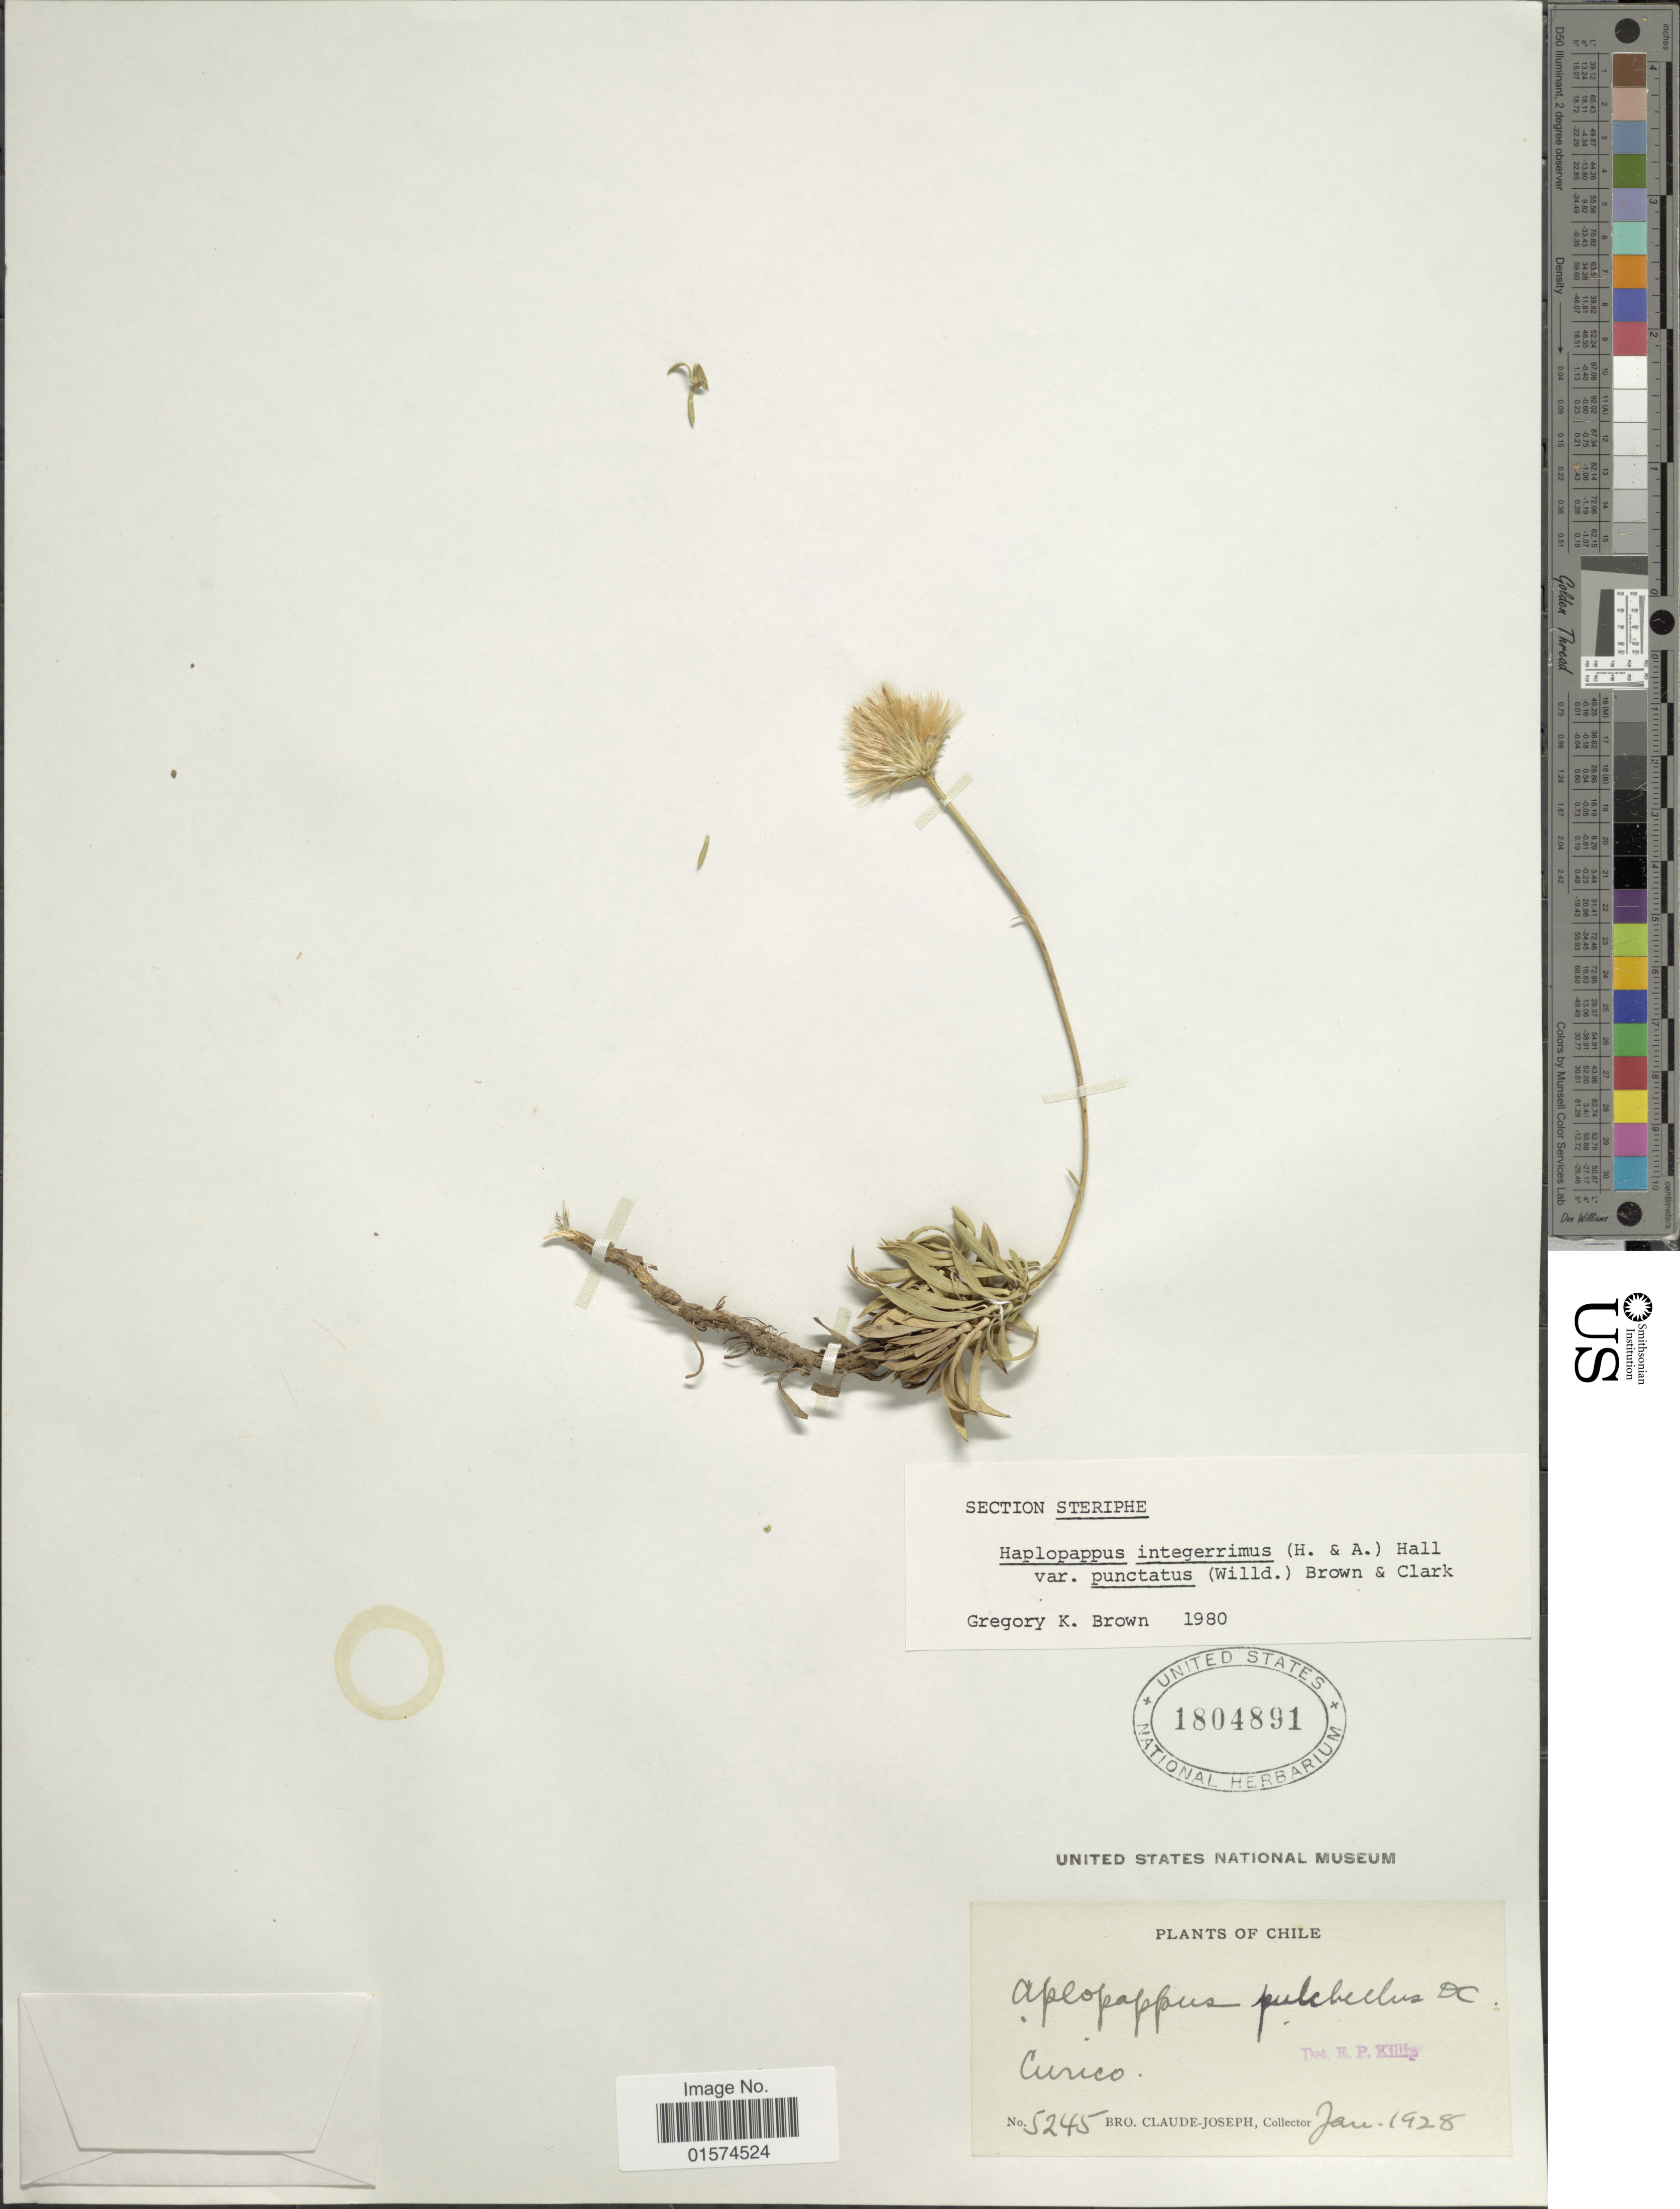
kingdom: Plantae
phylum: Tracheophyta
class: Magnoliopsida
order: Asterales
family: Asteraceae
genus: Haplopappus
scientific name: Haplopappus integerrimus var. integerrimus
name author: (Hook. & Arn.) H.C. Hall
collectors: Bro. Claude-Joseph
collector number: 5245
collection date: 1928-01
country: Chile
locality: Curico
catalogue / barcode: US 1804891